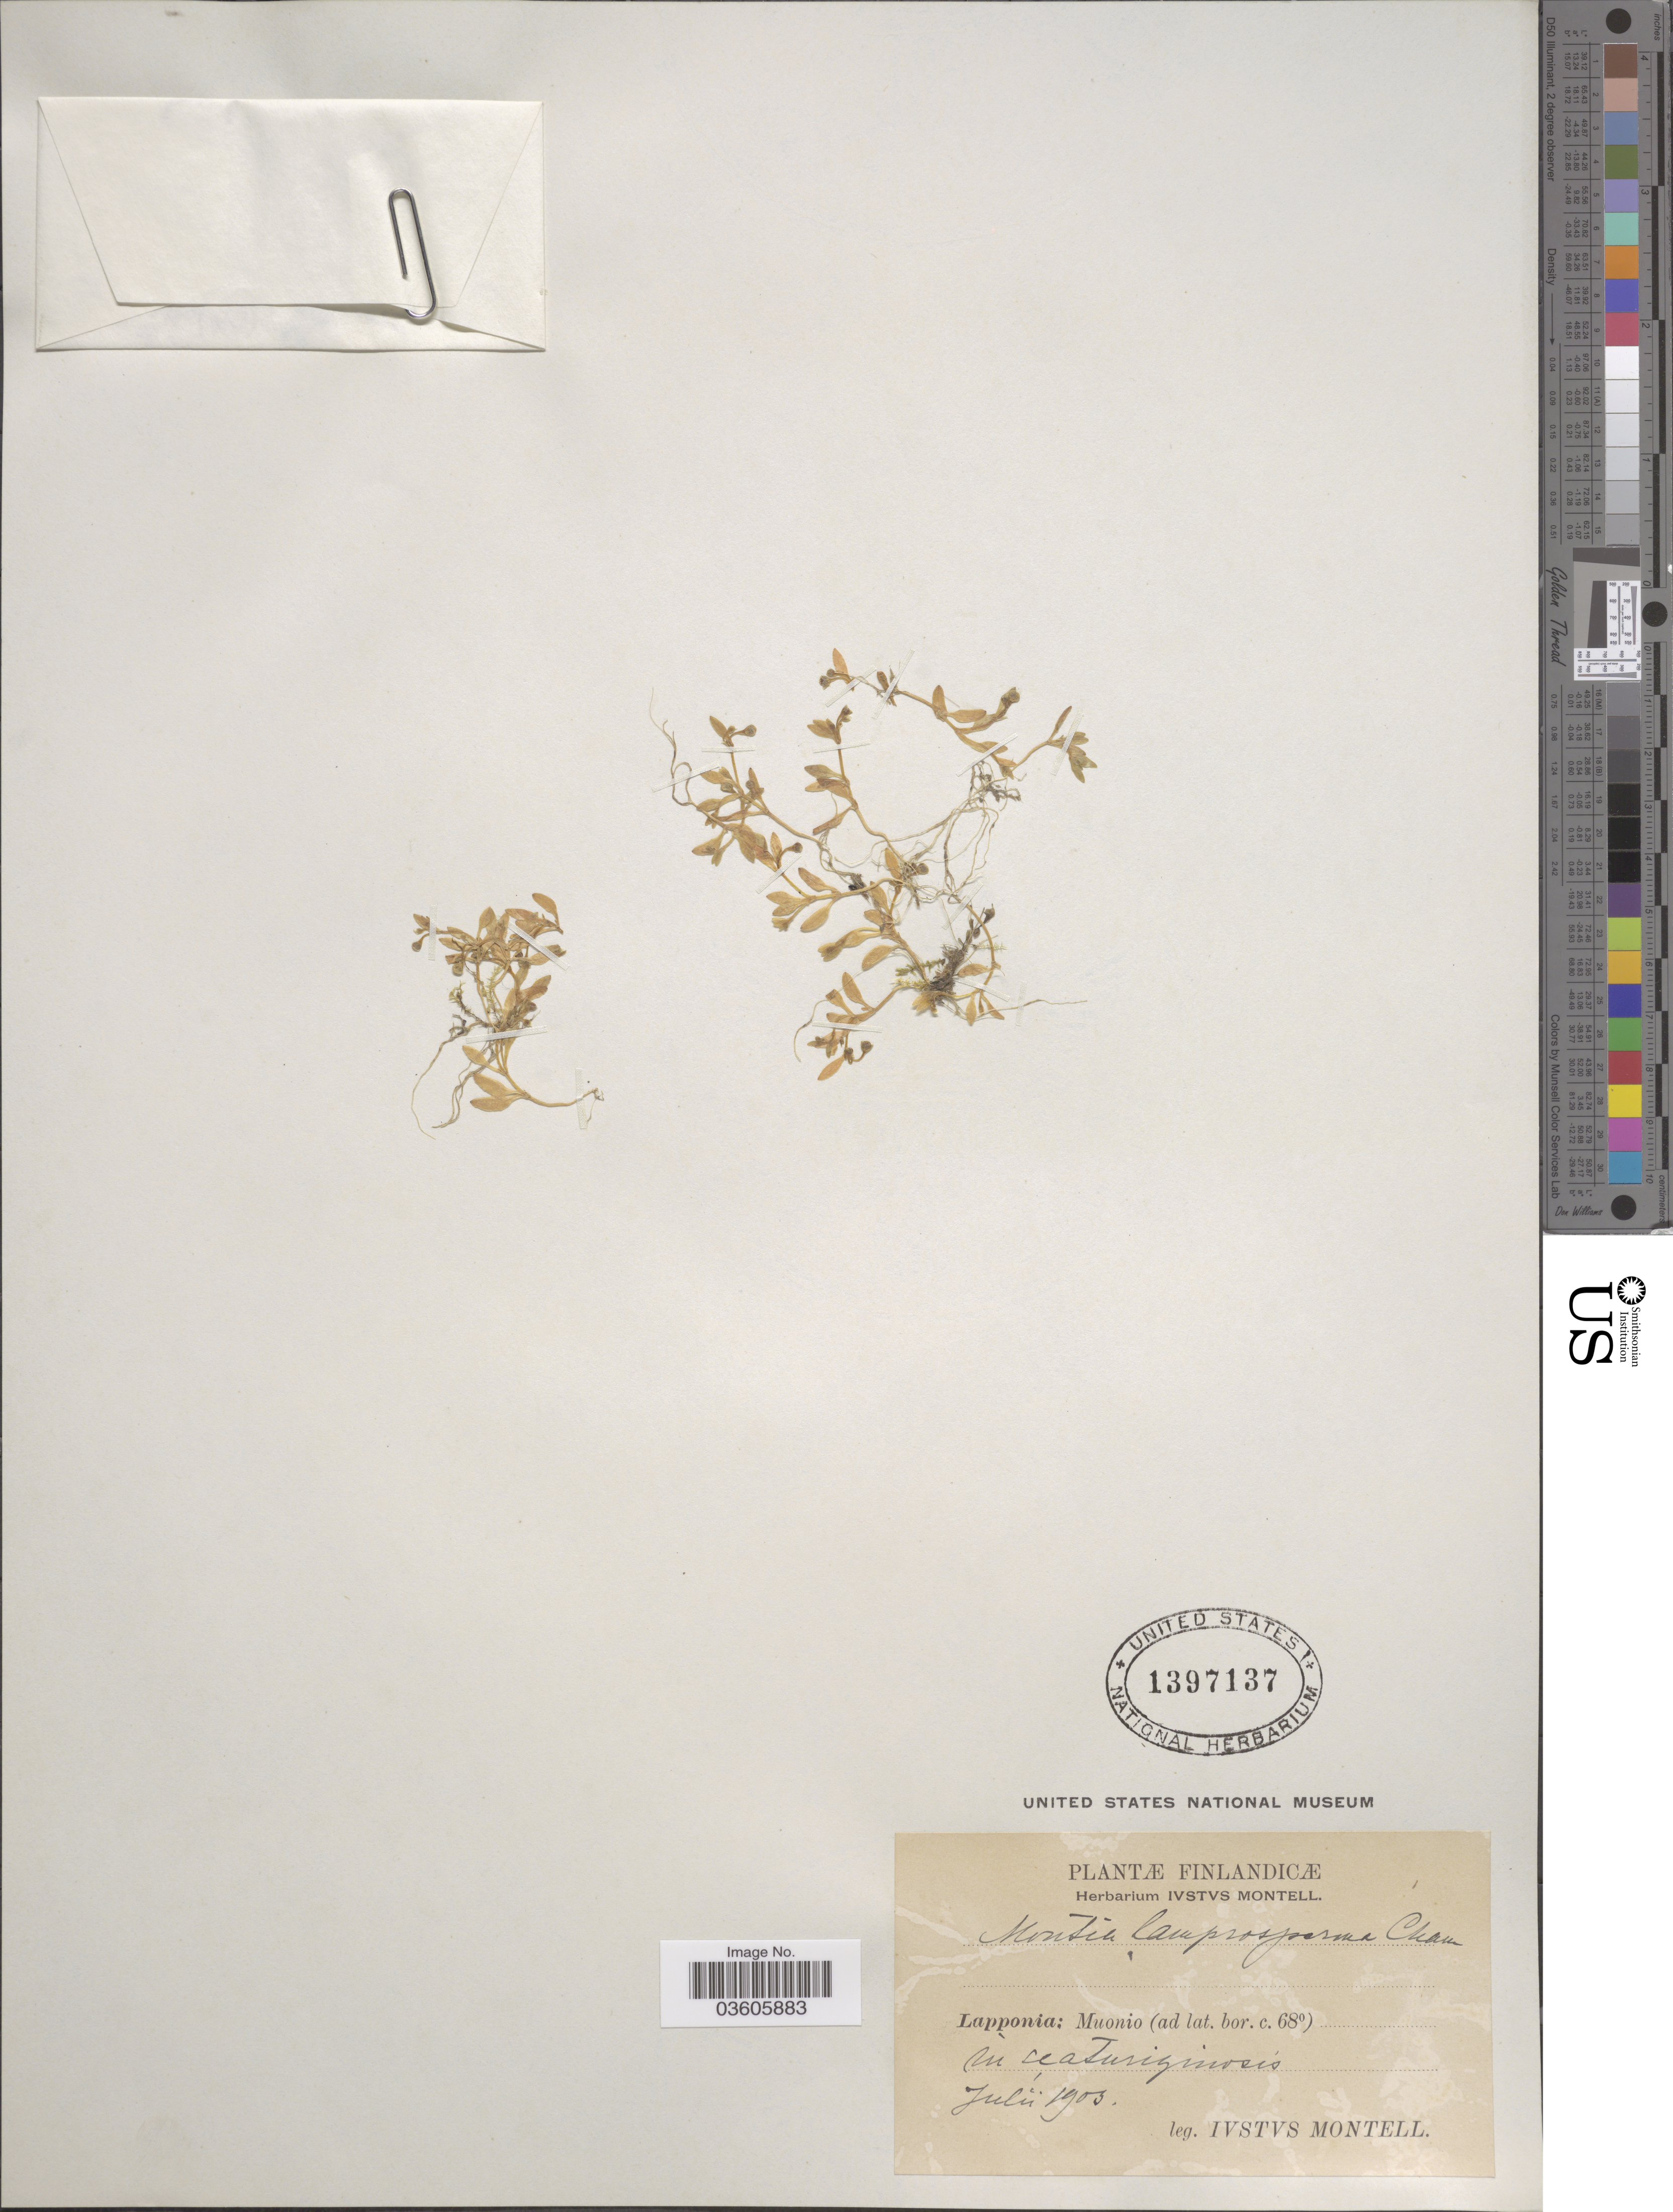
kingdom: Plantae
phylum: Tracheophyta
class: Magnoliopsida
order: Caryophyllales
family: Montiaceae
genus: Montia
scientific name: Montia lamprosperma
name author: Cham.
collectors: I. Montell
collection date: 1903-07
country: Finland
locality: Finlandicæ. Lapponia: Muonio.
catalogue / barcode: US 1397137